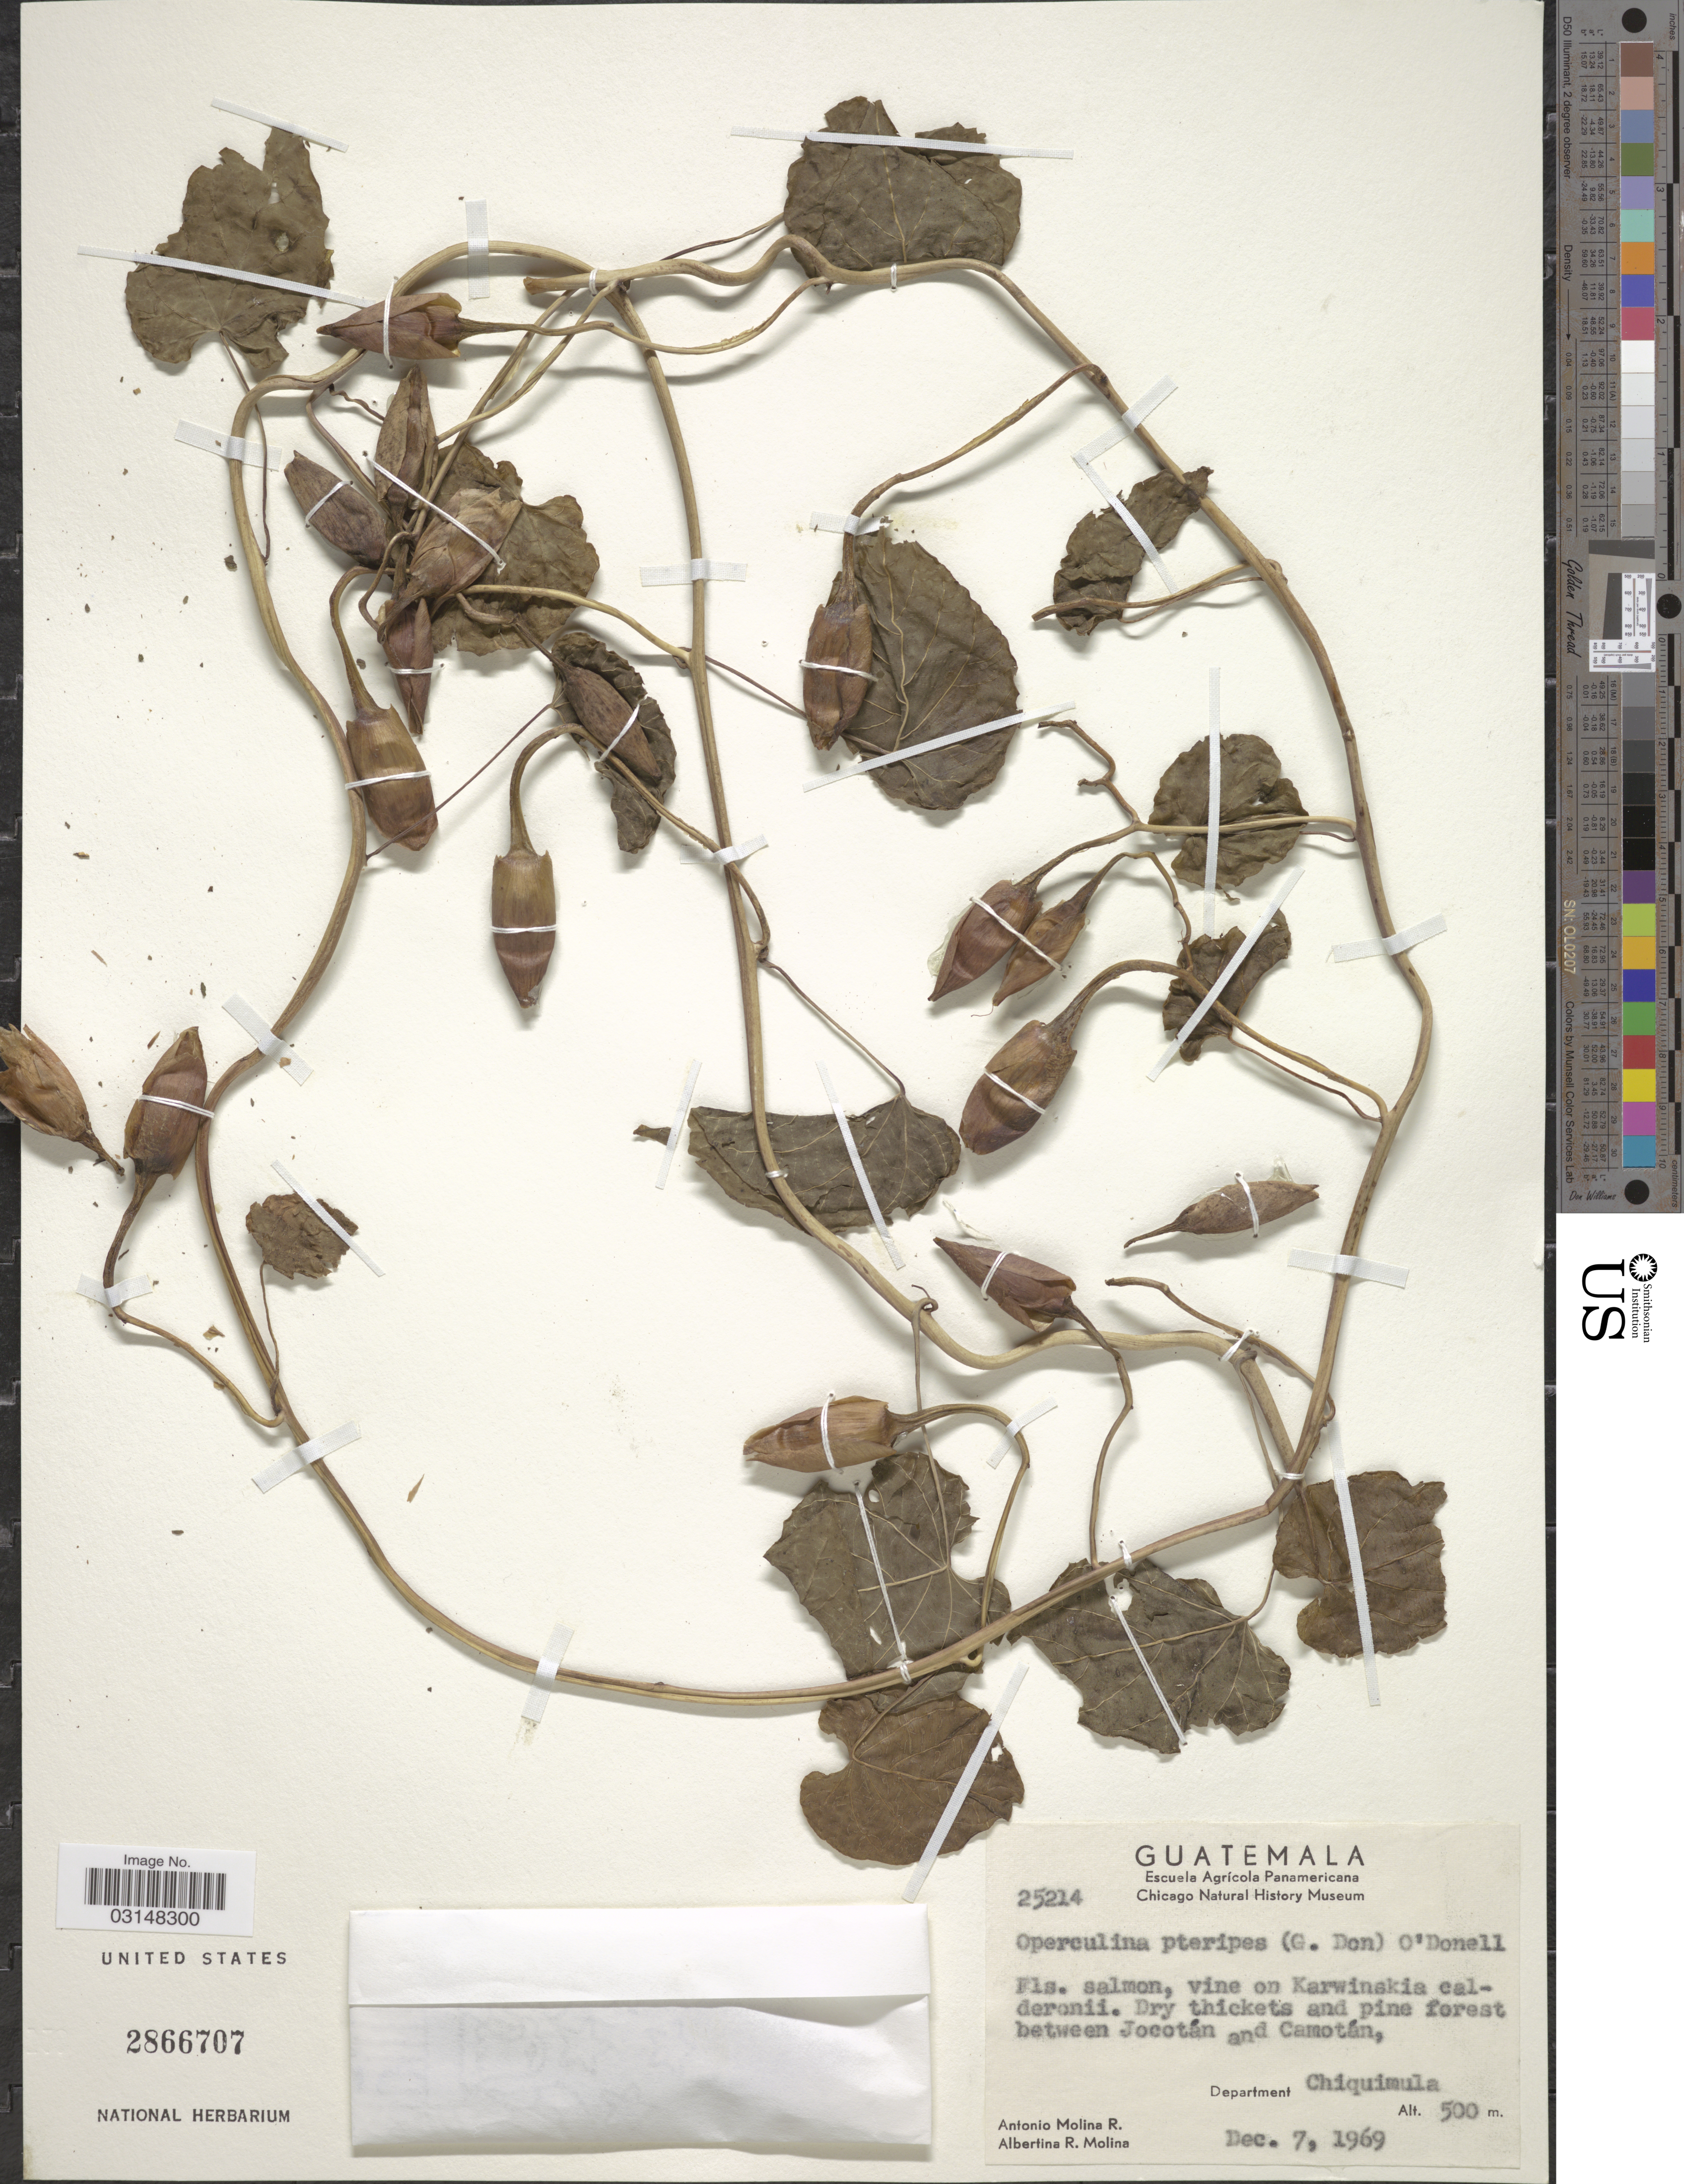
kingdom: Plantae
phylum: Tracheophyta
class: Magnoliopsida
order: Solanales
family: Convolvulaceae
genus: Operculina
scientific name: Operculina pteripes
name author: (G. Don) O'Donell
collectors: A. Molina R. & A. R. Molina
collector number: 25214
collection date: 1969-12-07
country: Guatemala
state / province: Chiquimula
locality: Dry thickets and pine forest between Jocotán and Camotán, Department Chiquimula.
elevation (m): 500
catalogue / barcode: US 2866707